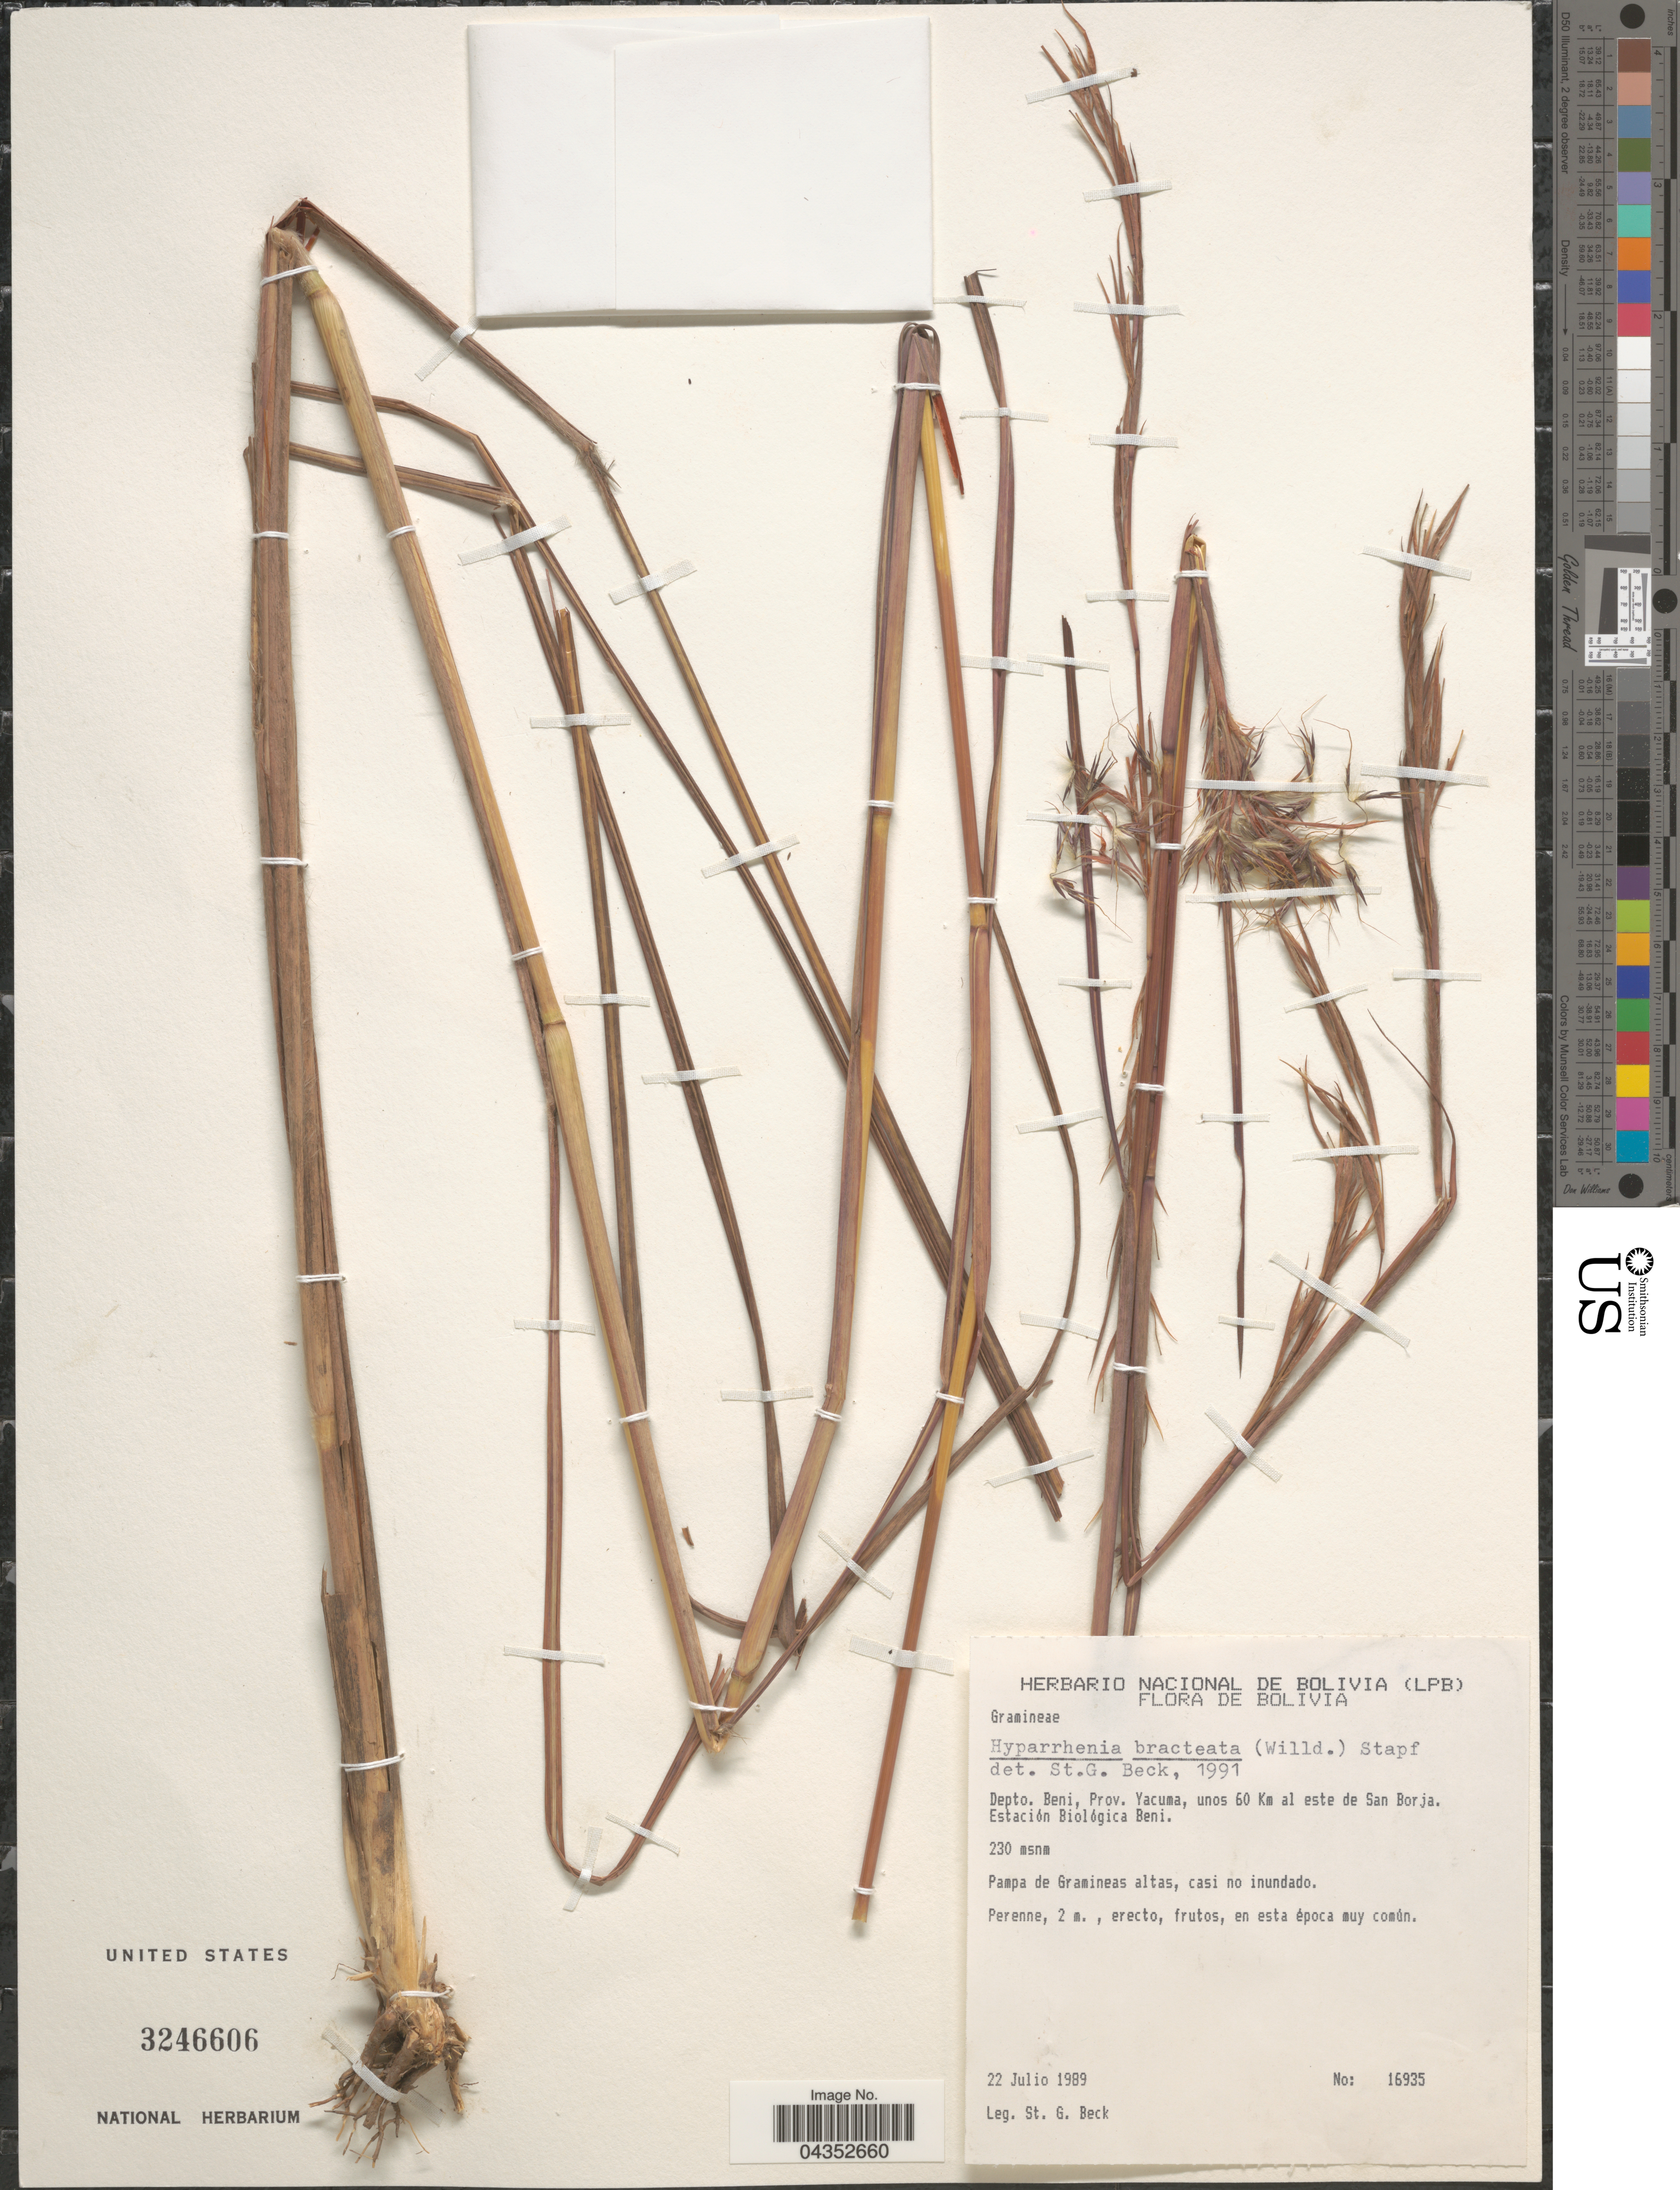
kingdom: Plantae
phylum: Tracheophyta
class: Liliopsida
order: Poales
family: Poaceae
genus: Hyparrhenia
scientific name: Hyparrhenia bracteata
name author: (Humb. & Bonpl.) Stapf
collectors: S. G. Beck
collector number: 16935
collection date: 1989-07-22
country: Bolivia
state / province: Beni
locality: Dpto. Beni, Prov. Yacuma, unos 60 Km al este de San Borja. Estación Biológica Beni.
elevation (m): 230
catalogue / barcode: US 3246606